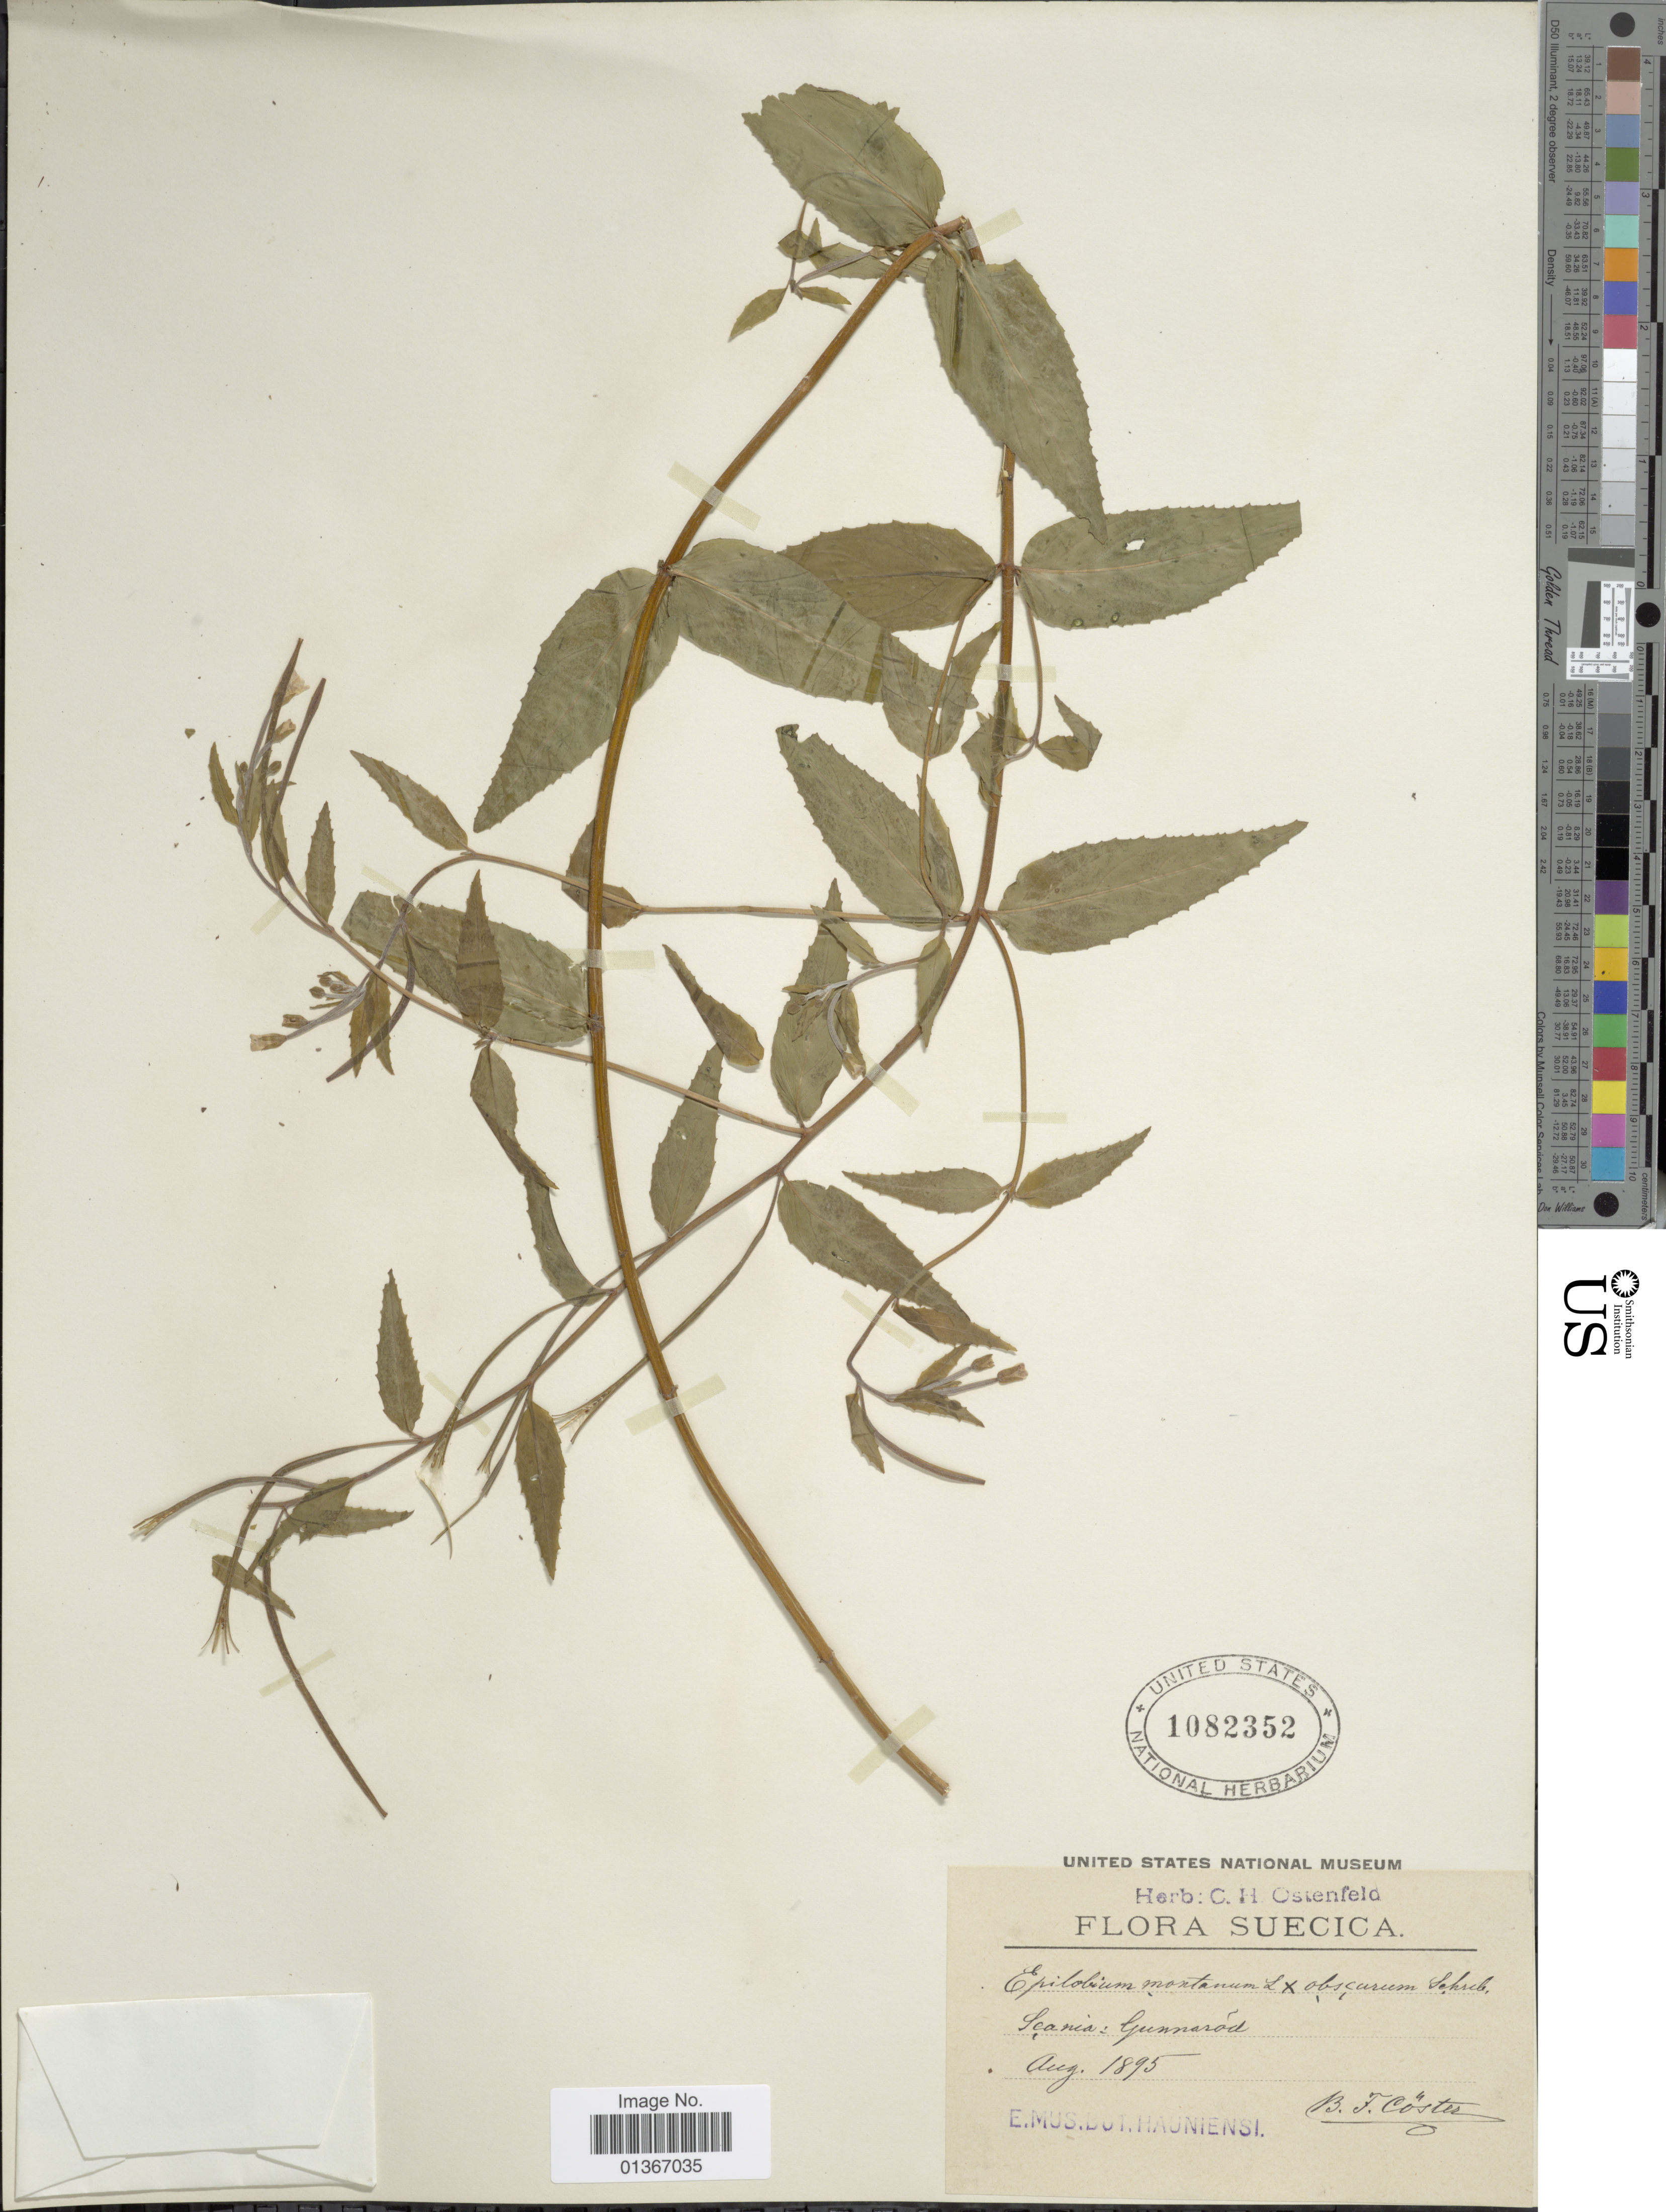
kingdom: Plantae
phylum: Tracheophyta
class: Magnoliopsida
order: Myrtales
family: Onagraceae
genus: Epilobium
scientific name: Epilobium montanum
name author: L.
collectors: B. Cöster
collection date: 1895-08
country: Sweden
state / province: Skåne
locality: Gunnaröd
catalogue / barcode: US 1082352